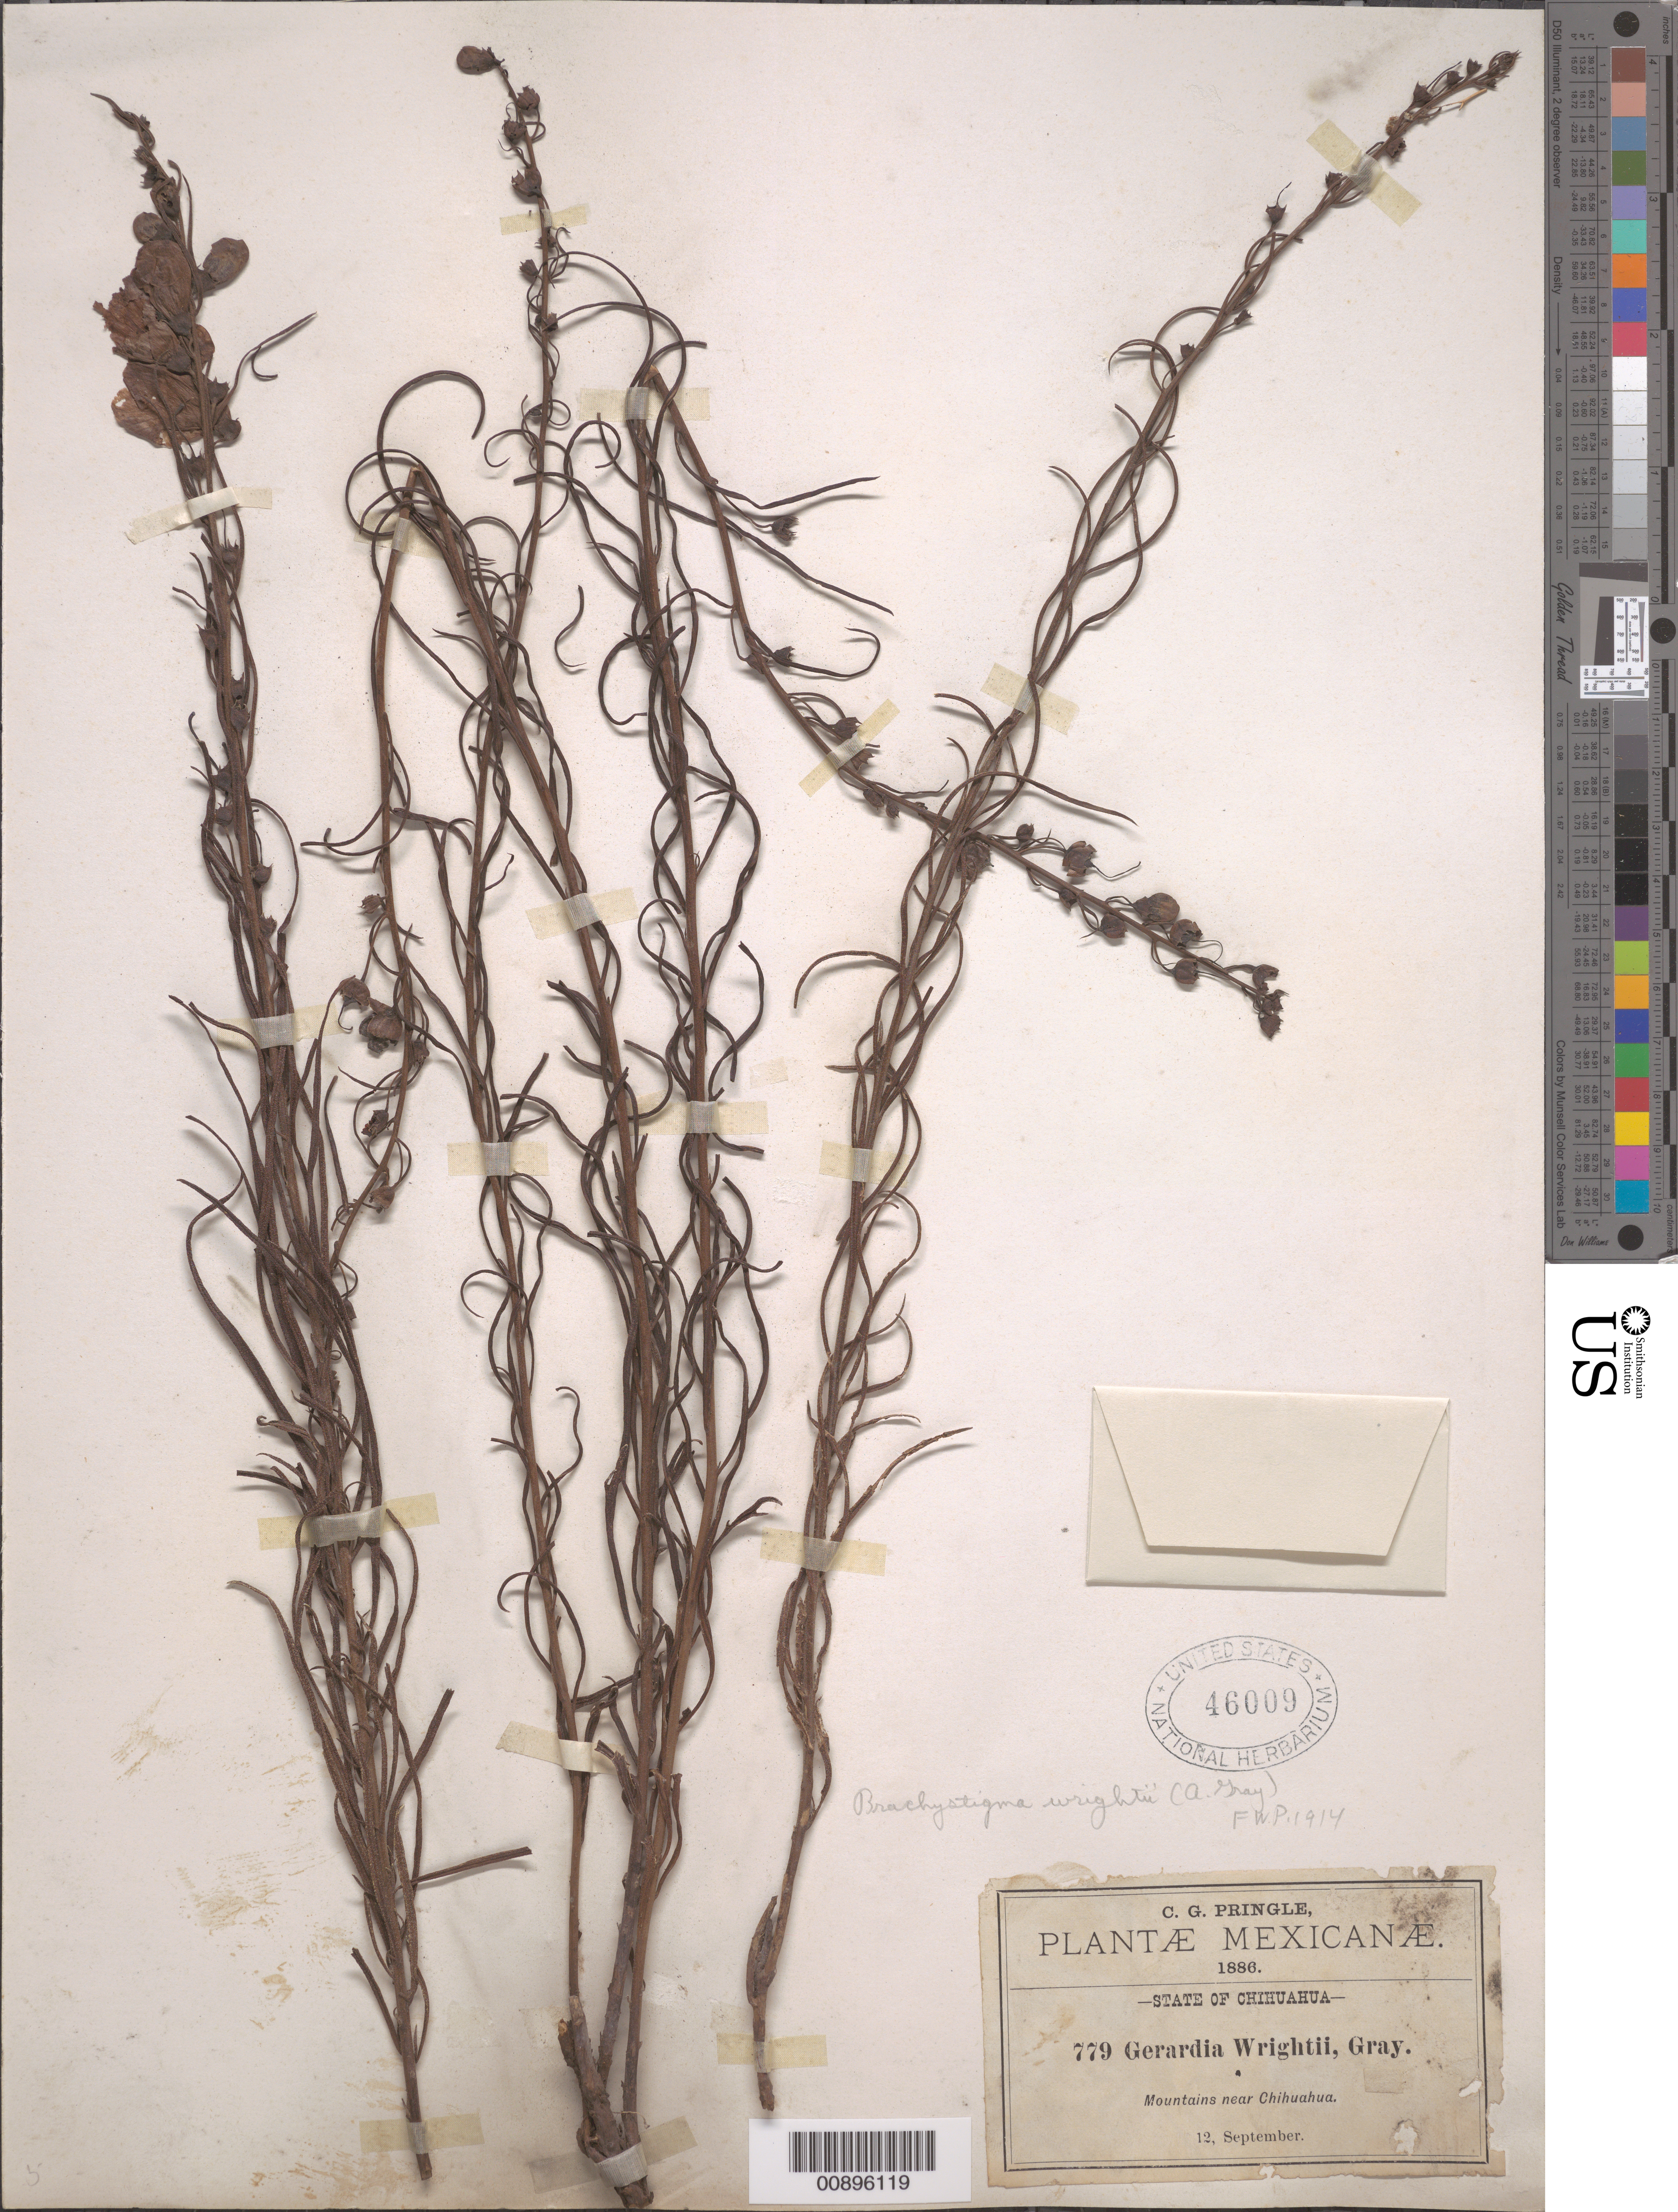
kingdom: Plantae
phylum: Tracheophyta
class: Magnoliopsida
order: Lamiales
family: Orobanchaceae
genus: Brachystigma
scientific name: Brachystigma wrightii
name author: (A. Gray) Pennell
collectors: C. G. Pringle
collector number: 779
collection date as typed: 12 Sep 1886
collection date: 1886-09-12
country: Mexico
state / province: Chihuahua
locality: Near Chihuahua.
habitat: Mountains.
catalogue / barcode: US 46009